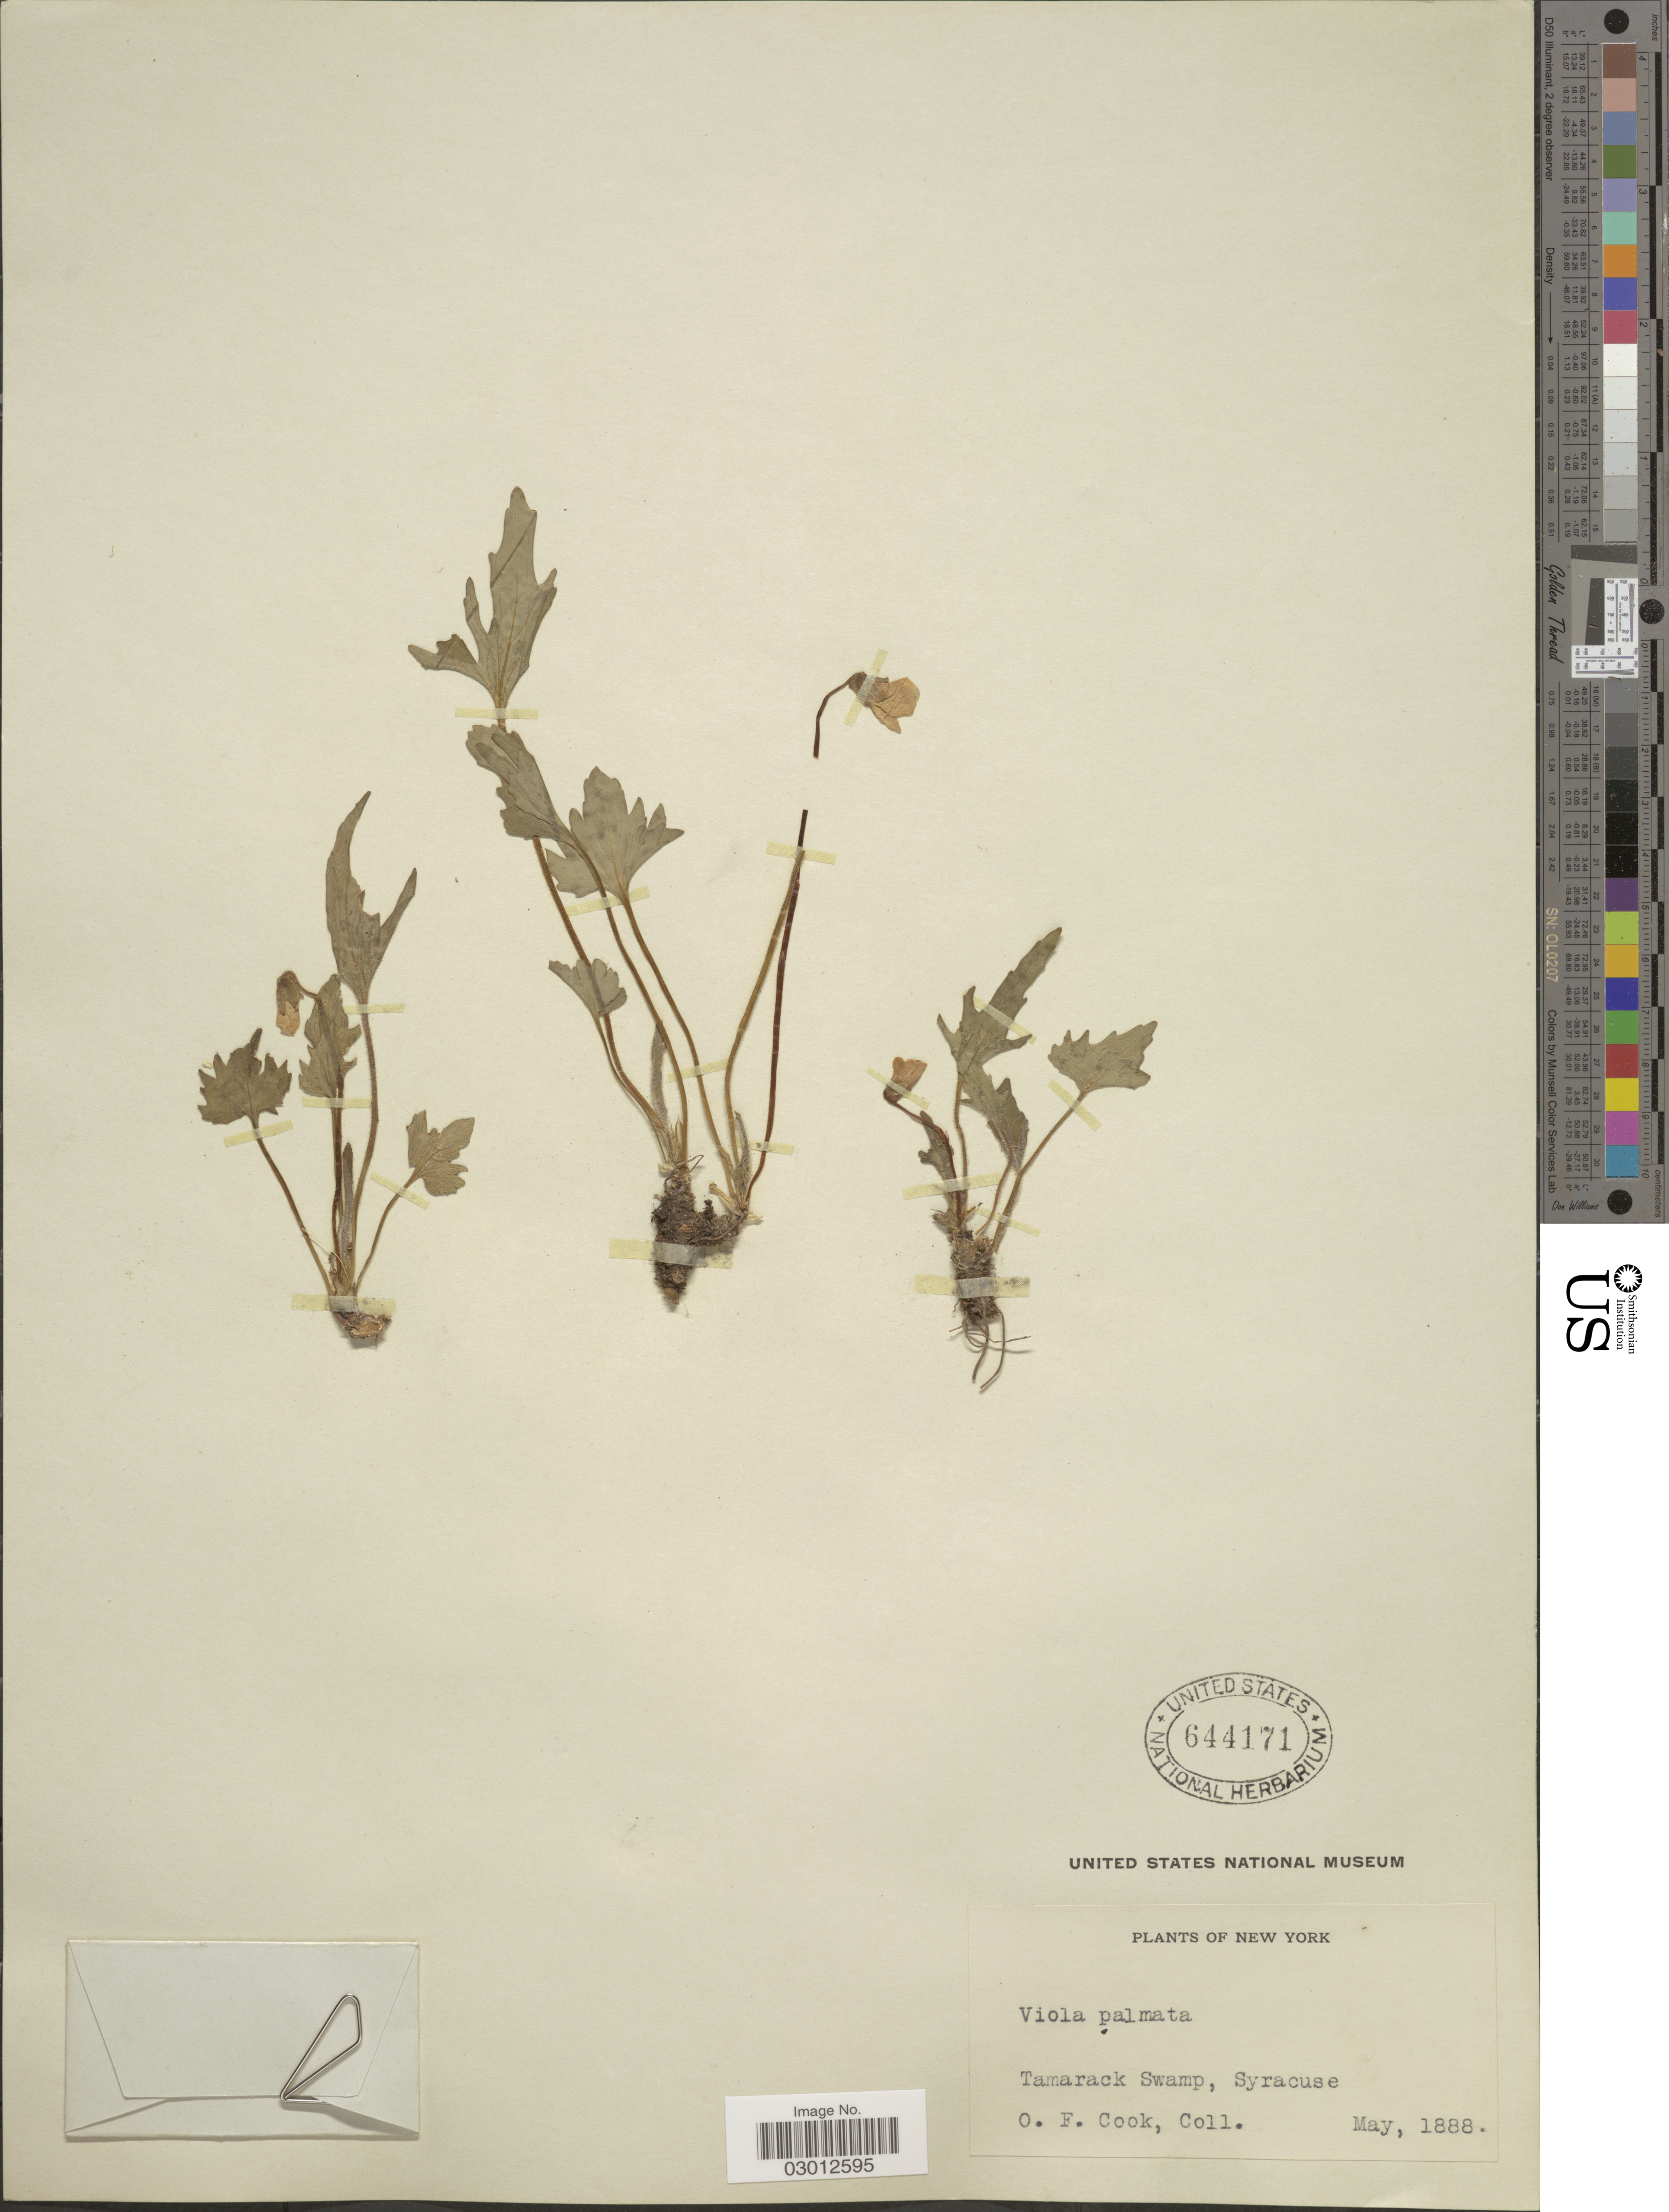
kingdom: Plantae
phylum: Tracheophyta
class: Magnoliopsida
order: Malpighiales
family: Violaceae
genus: Viola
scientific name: Viola palmata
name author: L.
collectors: O. F. Cook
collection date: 1888-05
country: United States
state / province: New York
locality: Tamarack Swamp, Syracuse.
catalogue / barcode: US 644171